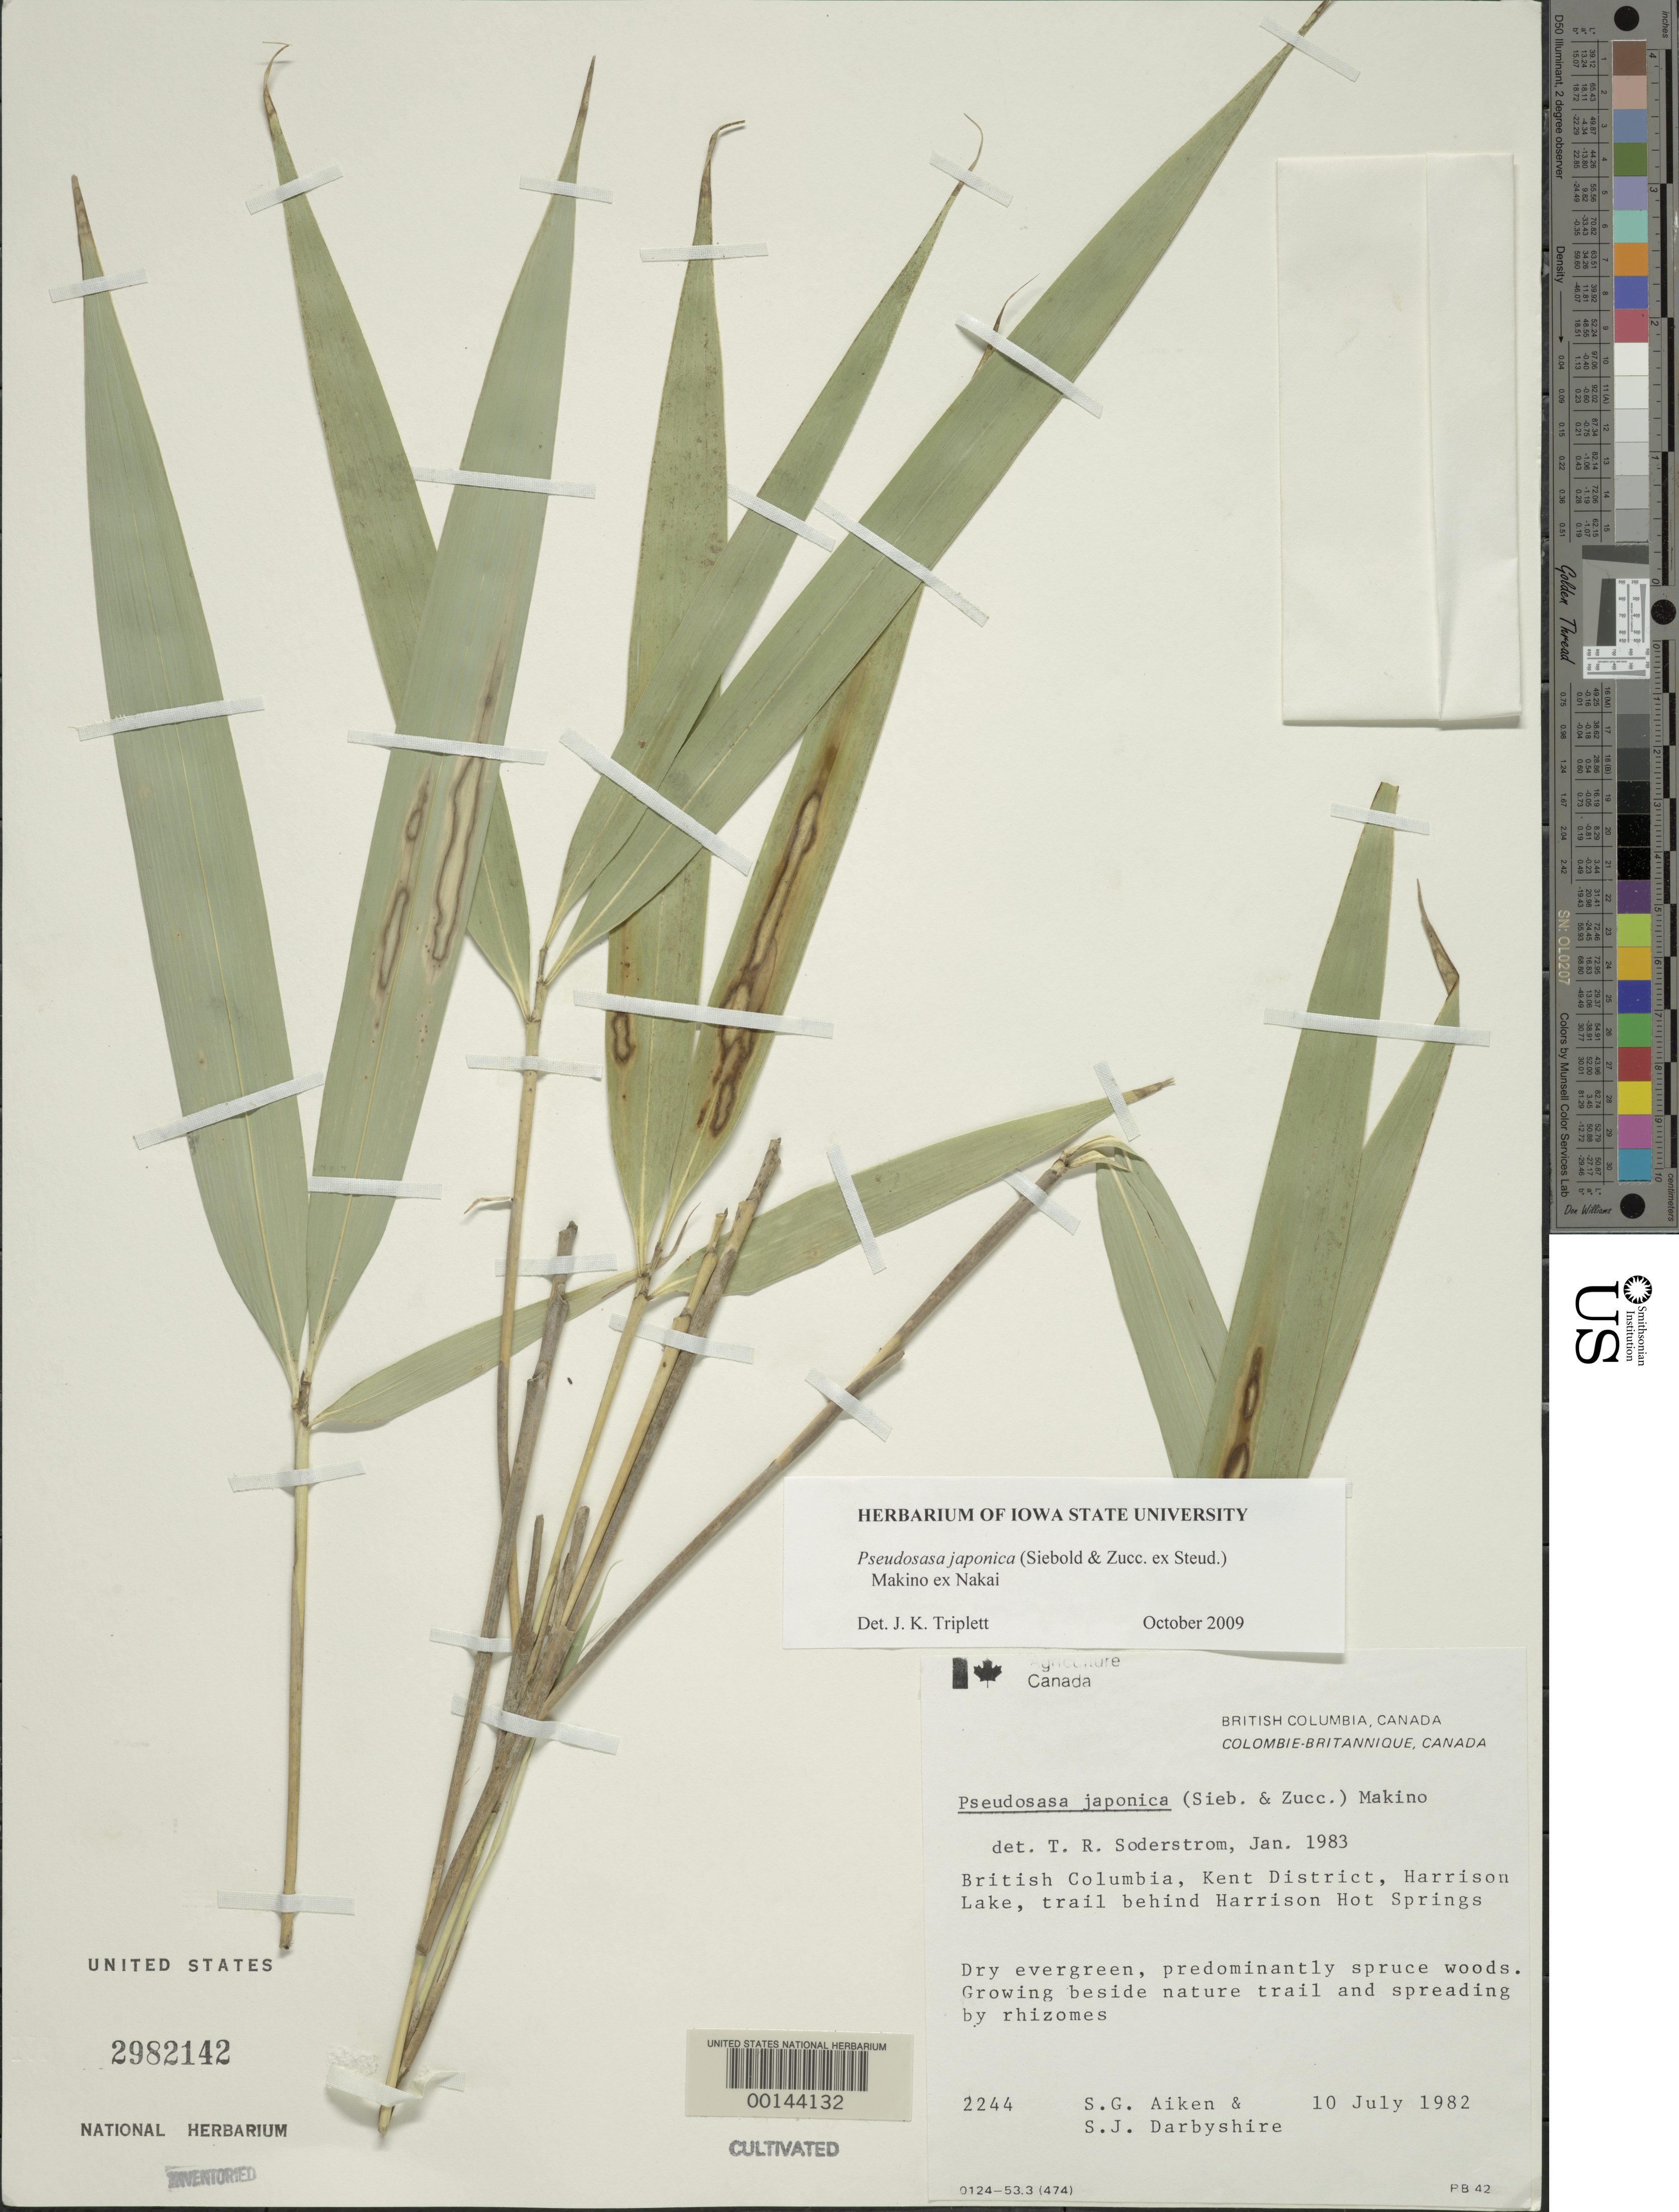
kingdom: Plantae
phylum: Tracheophyta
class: Liliopsida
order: Poales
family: Poaceae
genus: Pseudosasa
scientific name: Pseudosasa japonica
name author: (Siebold & Zucc. ex Steud.) Makino ex Nakai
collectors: S. G. Aiken & S. Darbyshire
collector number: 2244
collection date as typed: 10 Jul 1982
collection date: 1982-07-10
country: Canada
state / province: British Columbia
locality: Kent, harrison lake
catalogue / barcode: US 2982142